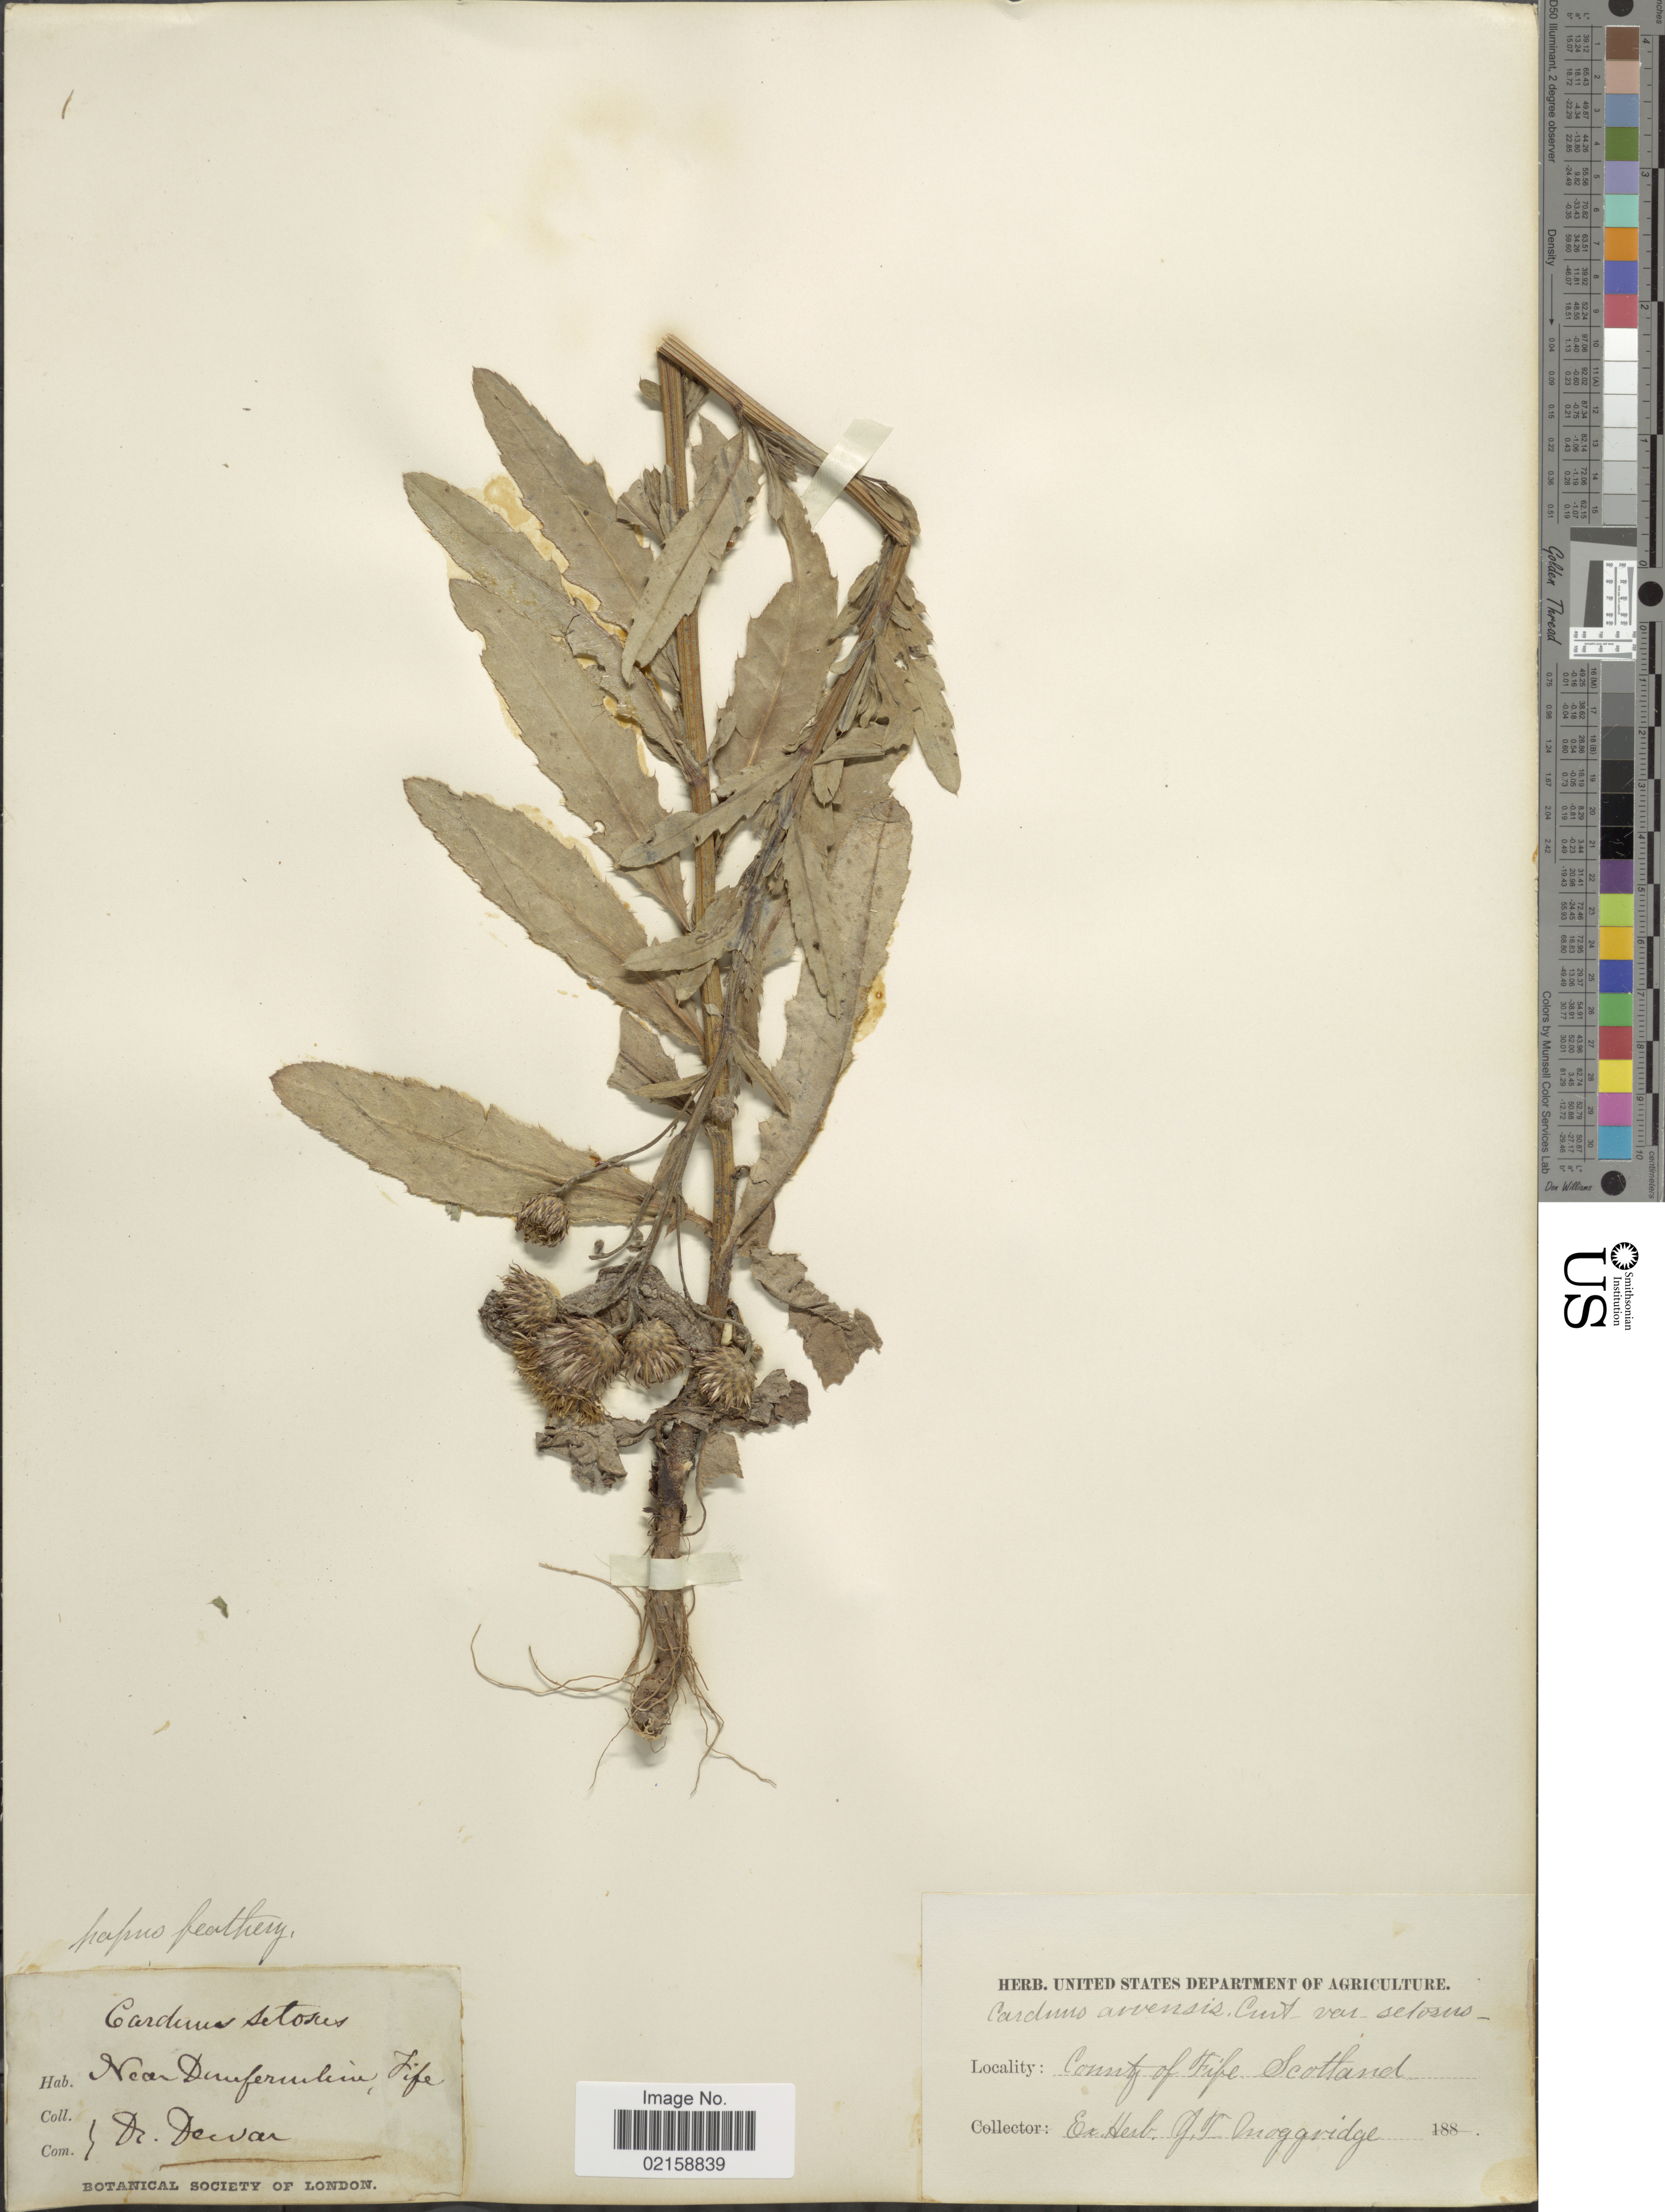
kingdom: Plantae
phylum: Tracheophyta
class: Magnoliopsida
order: Asterales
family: Asteraceae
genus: Cirsium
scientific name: Cirsium arvense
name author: (L.) Scop.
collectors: -. Deward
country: United Kingdom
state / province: Scotland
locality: Near Dunfermlin, County of Fife